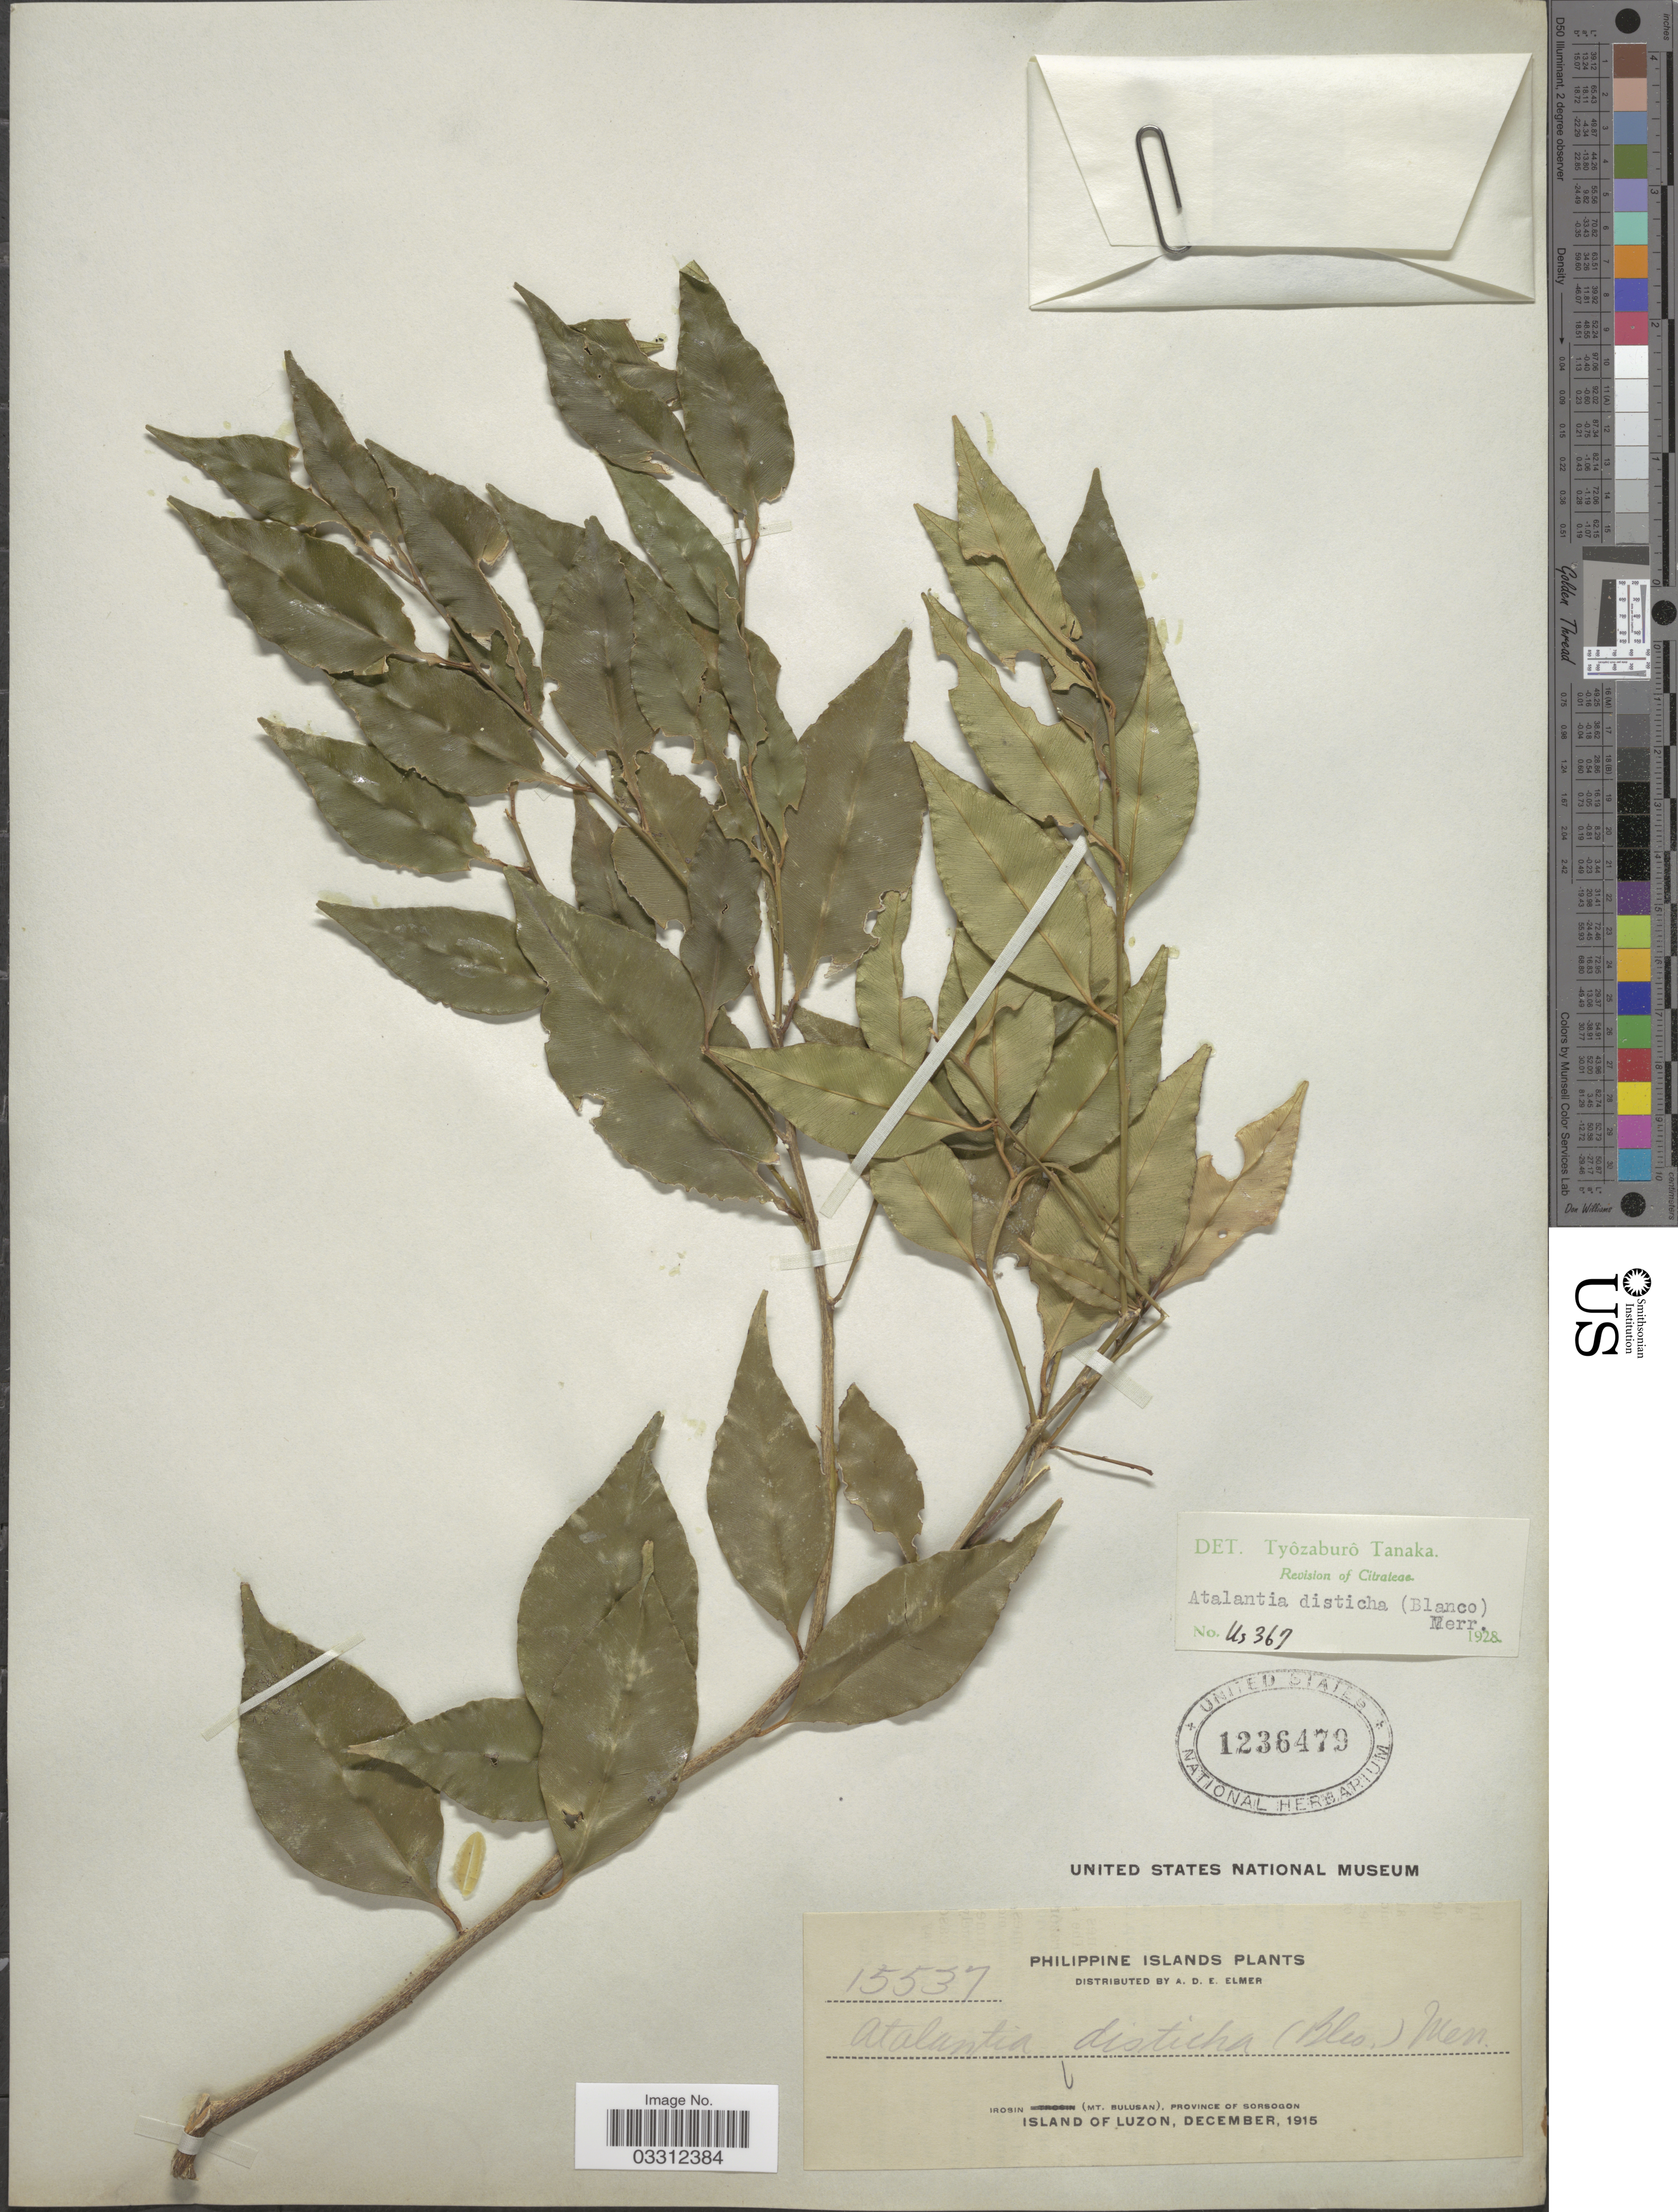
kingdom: Plantae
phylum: Tracheophyta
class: Magnoliopsida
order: Sapindales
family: Rutaceae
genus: Atalantia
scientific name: Atalantia racemosa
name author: Wight ex Hook.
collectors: A. D. E. Elmer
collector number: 15537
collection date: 1915-12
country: Philippines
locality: Irosin (Mt. Bulusan), Province of Sorsogon. Island of Luzon.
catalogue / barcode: US 1236479